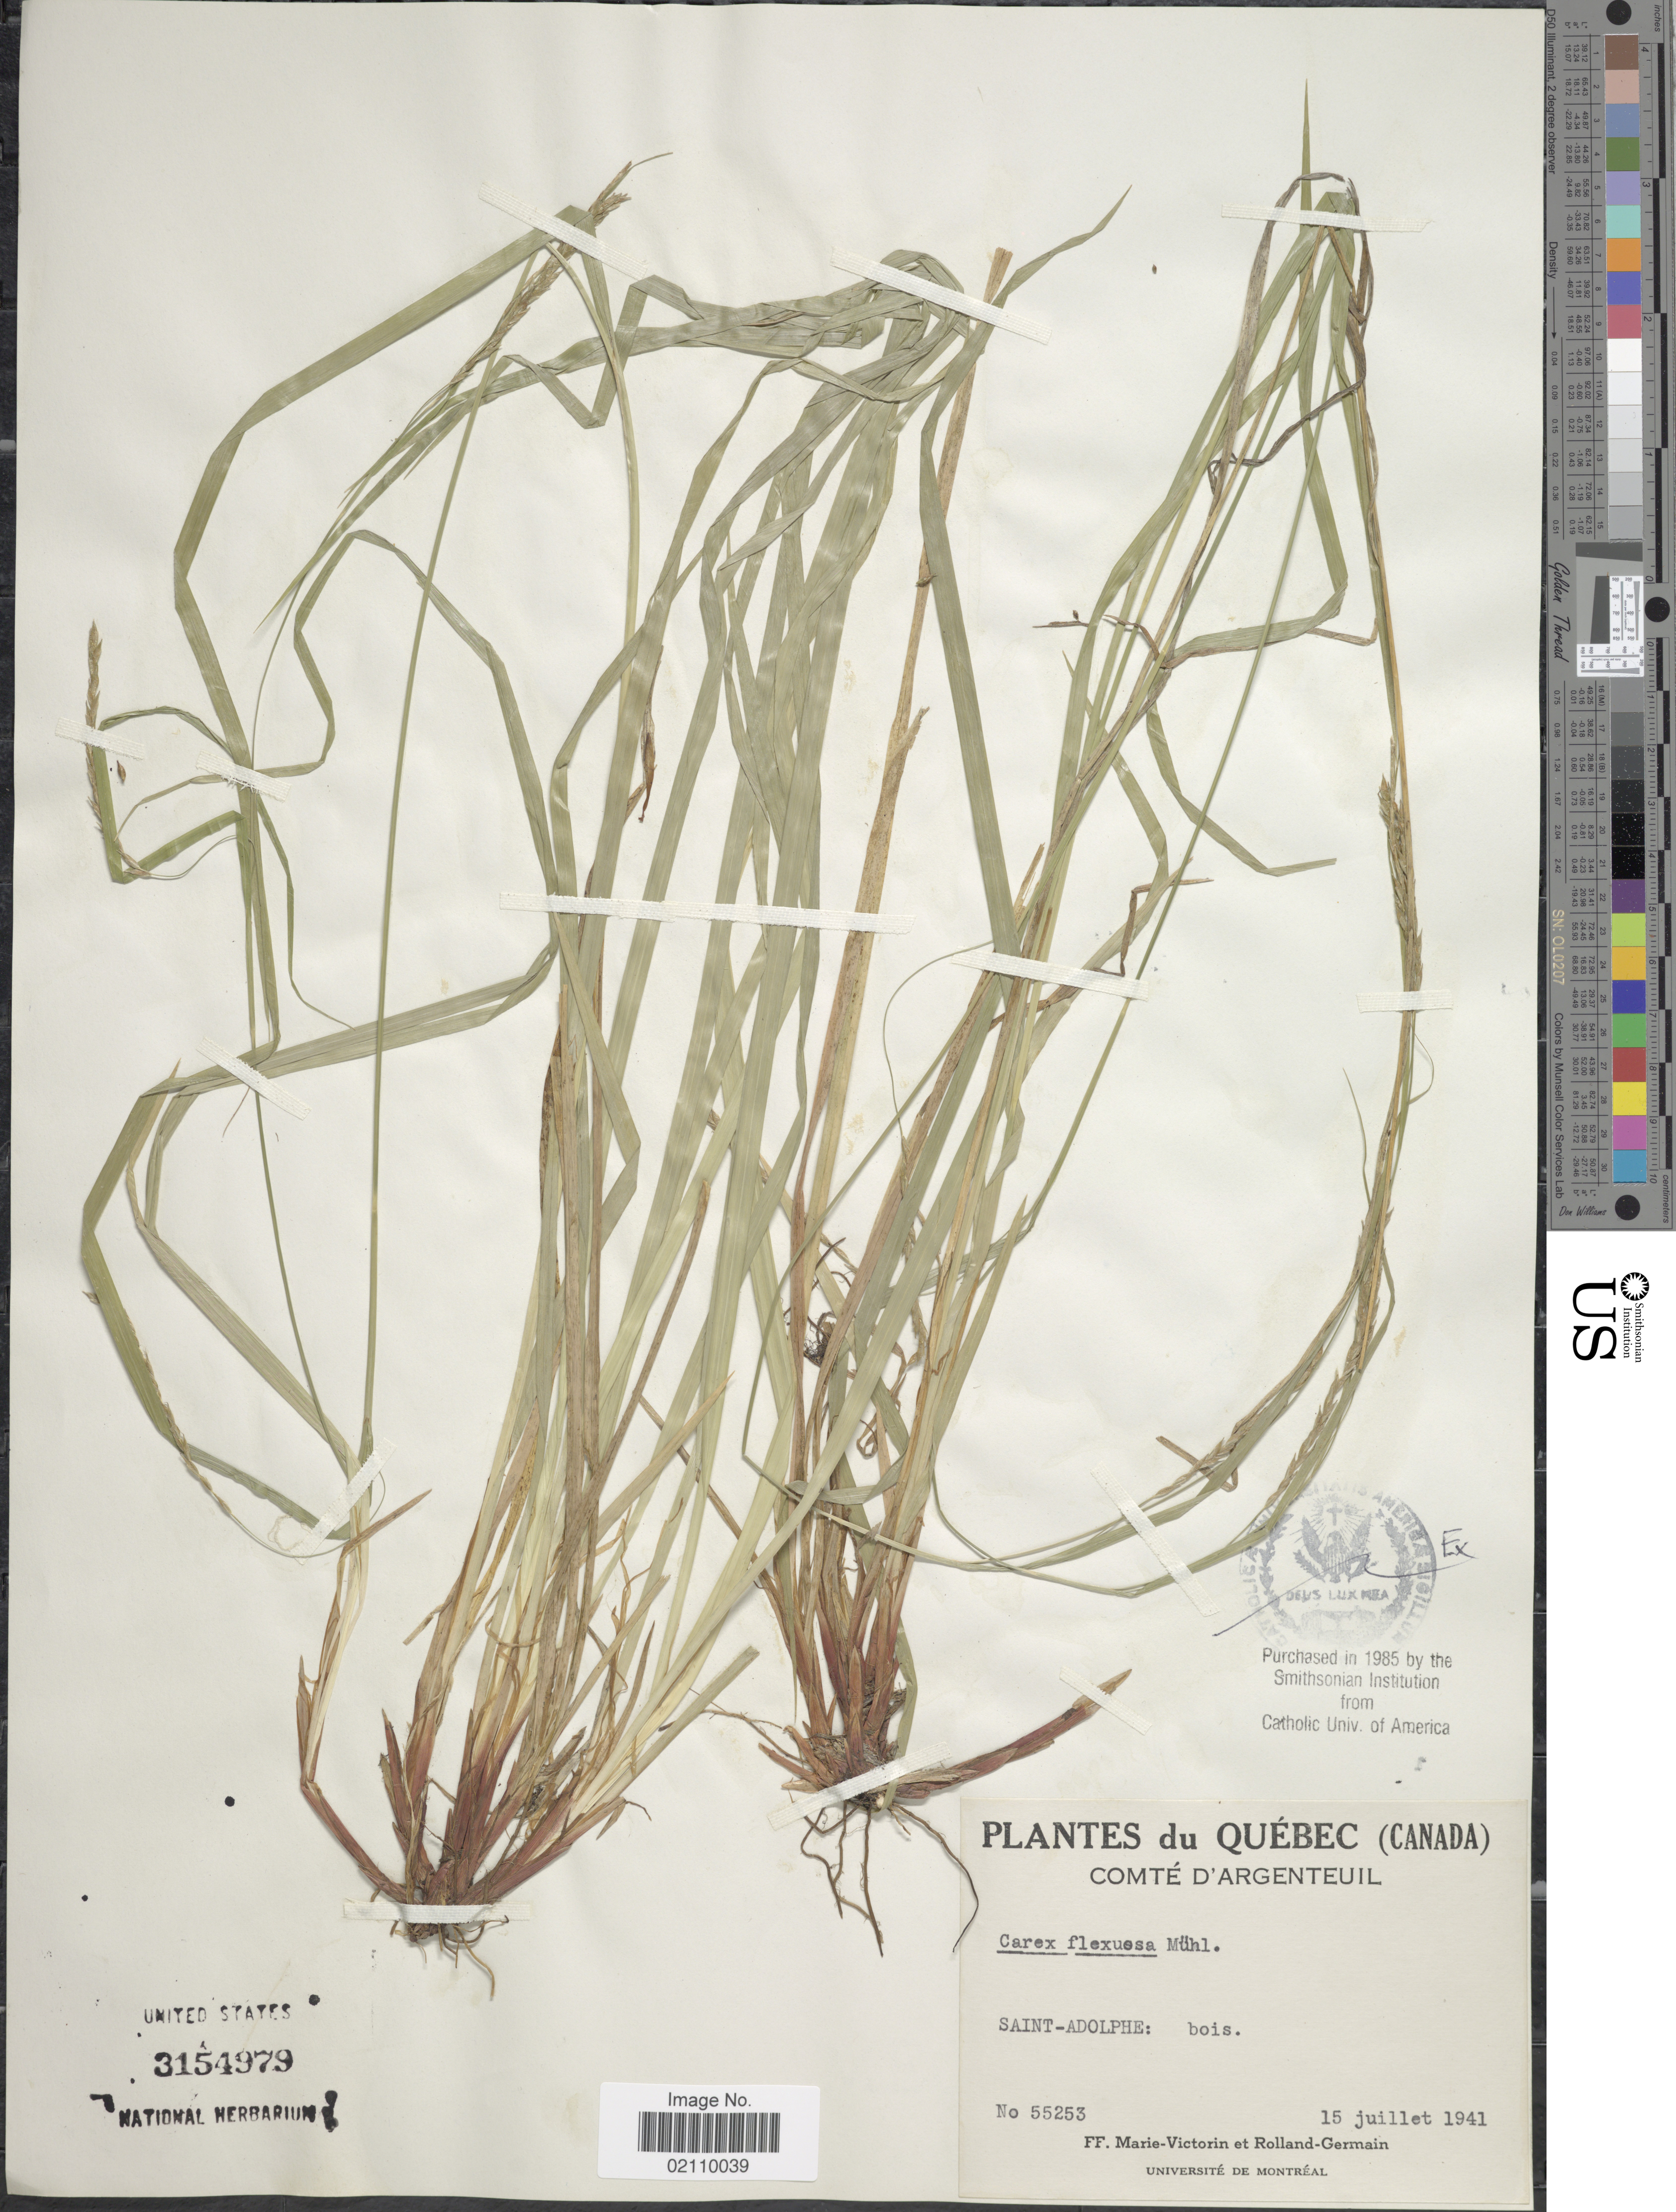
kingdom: Plantae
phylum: Tracheophyta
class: Liliopsida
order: Poales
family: Cyperaceae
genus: Carex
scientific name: Carex flexuosa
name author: Muhl. ex Willd.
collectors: F. Marie-Victorin & Rolland-Germain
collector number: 55253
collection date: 1941-07-15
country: Canada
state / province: Quebec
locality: Comte d'Argenteuil, Saint-Adolphe: bois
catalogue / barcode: US 3154979